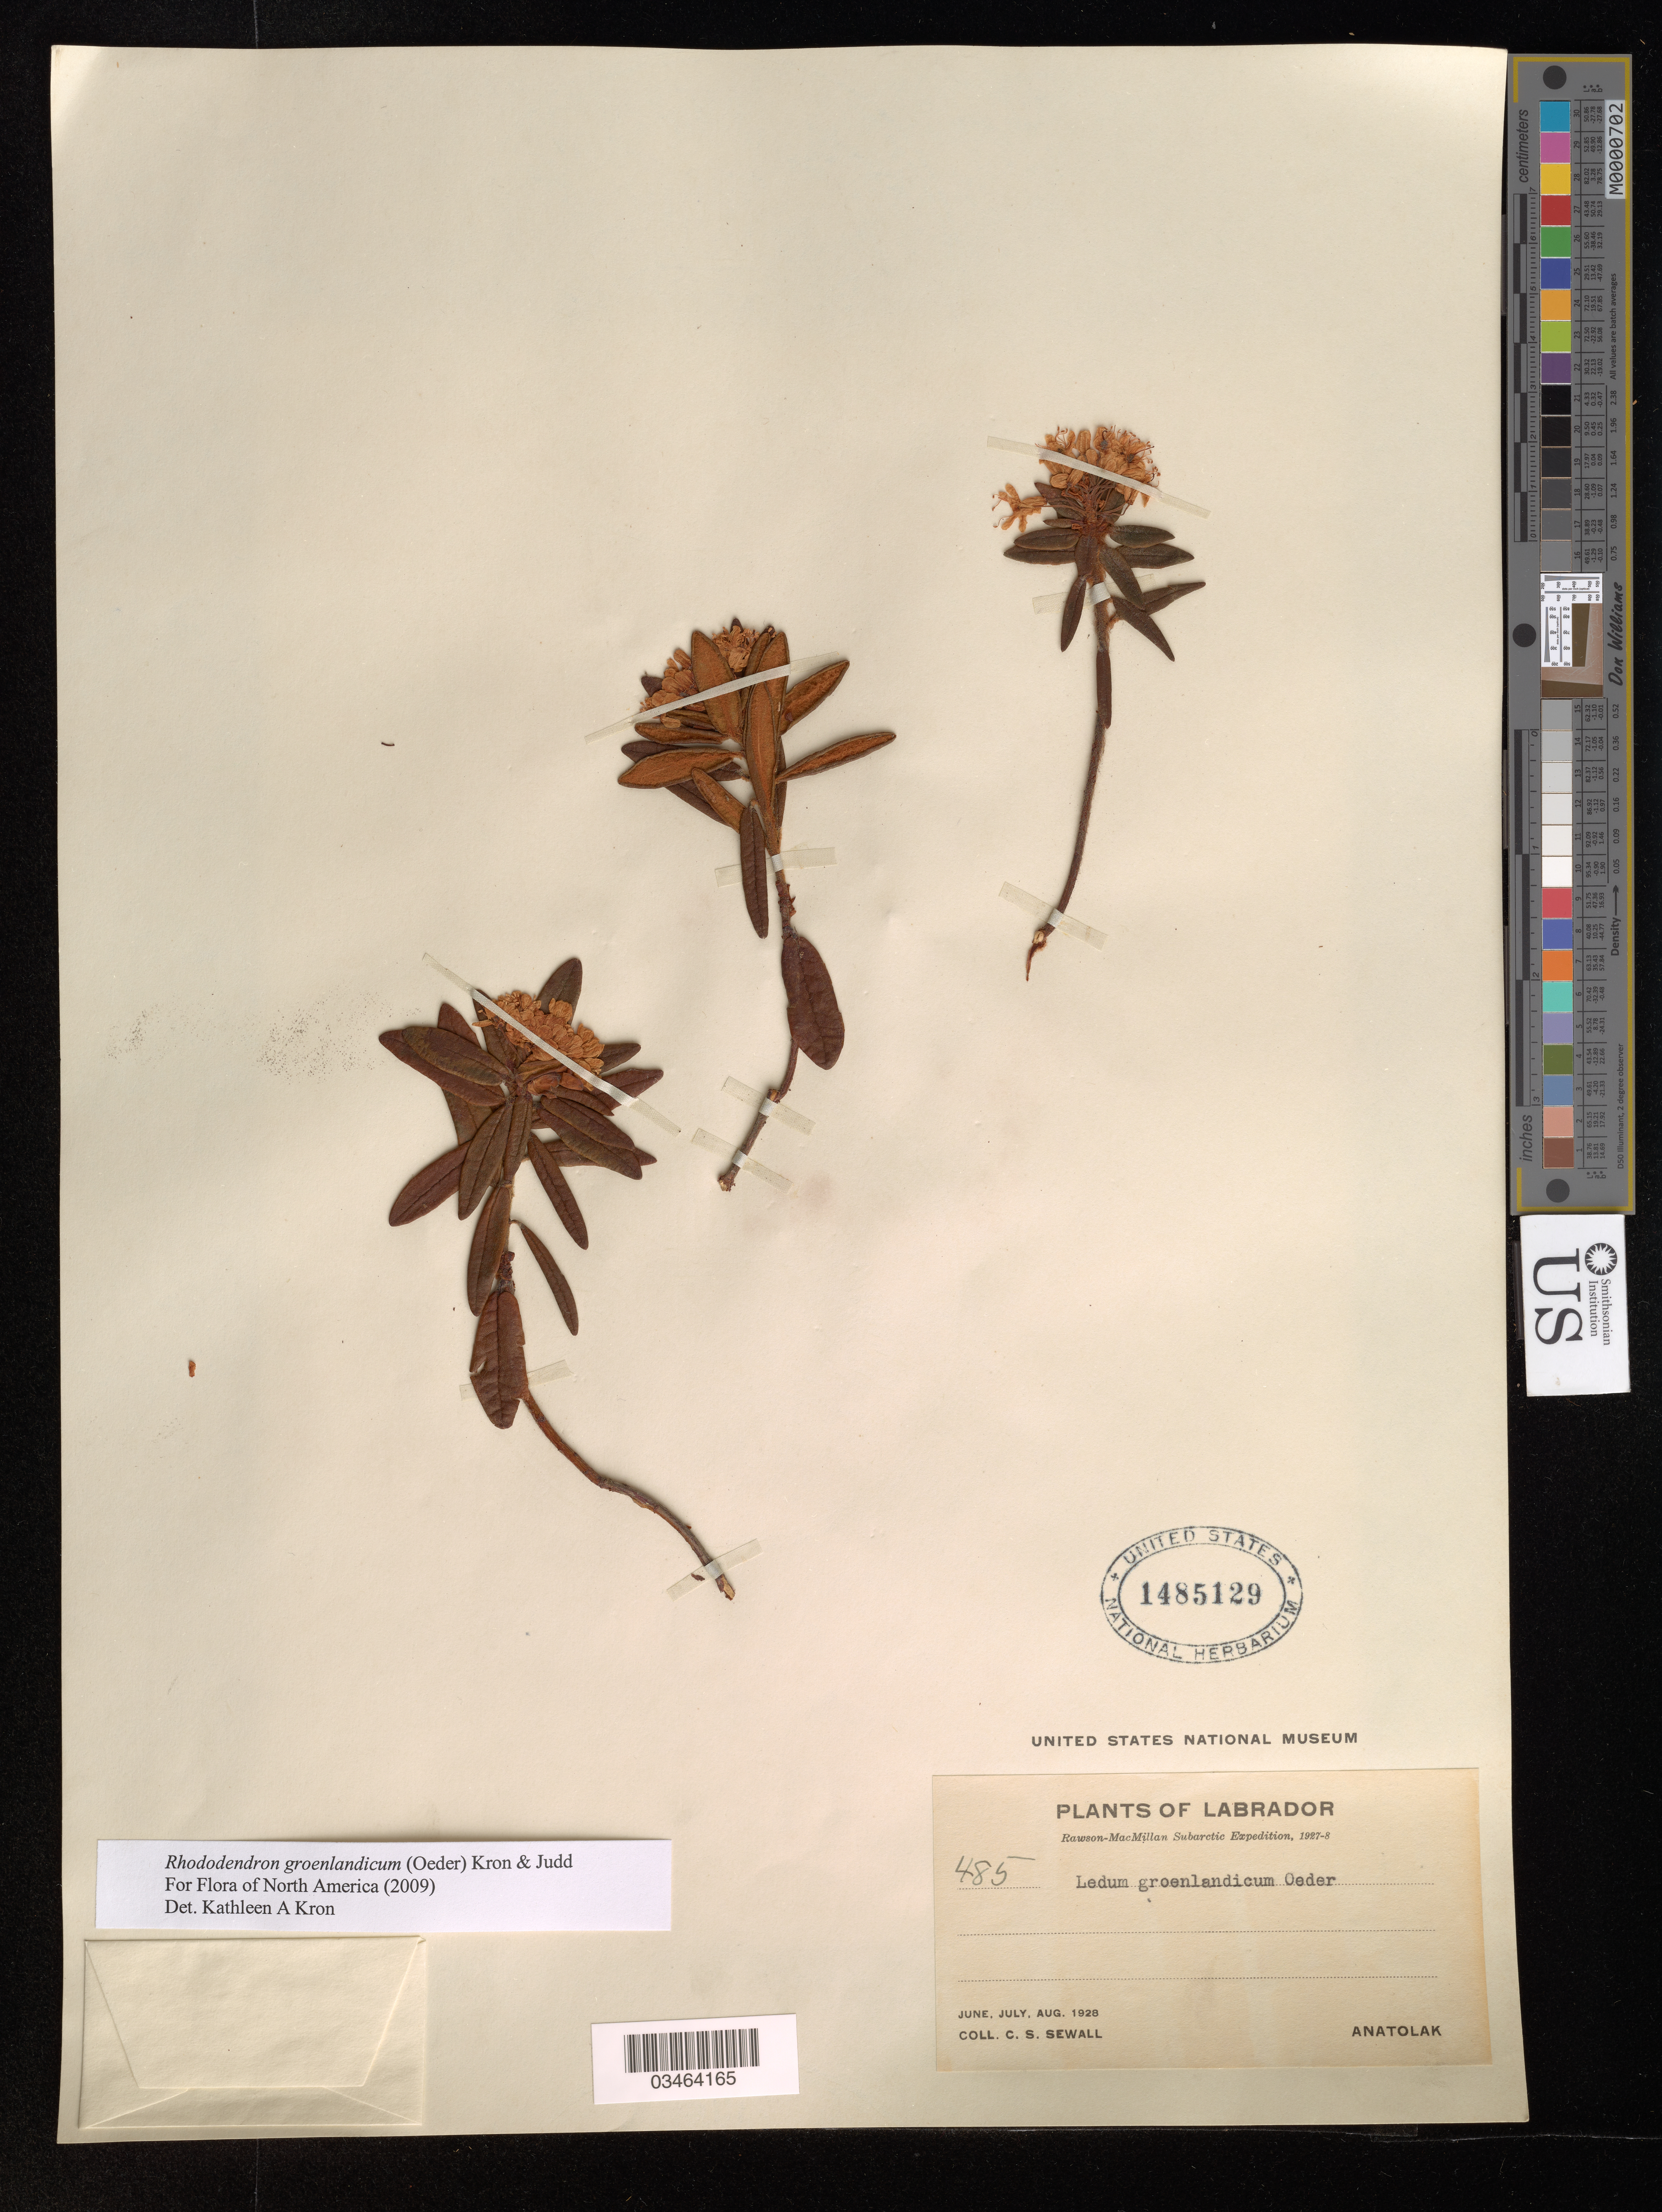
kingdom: Plantae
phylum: Tracheophyta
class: Magnoliopsida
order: Ericales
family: Ericaceae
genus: Rhododendron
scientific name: Rhododendron groenlandicum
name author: (Oeder) Kron & Judd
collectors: C. Sewall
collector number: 485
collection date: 1928-06/1928-08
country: Canada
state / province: Newfoundland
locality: Labrador. Subarctic. Anatolak.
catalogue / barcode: US 1485129